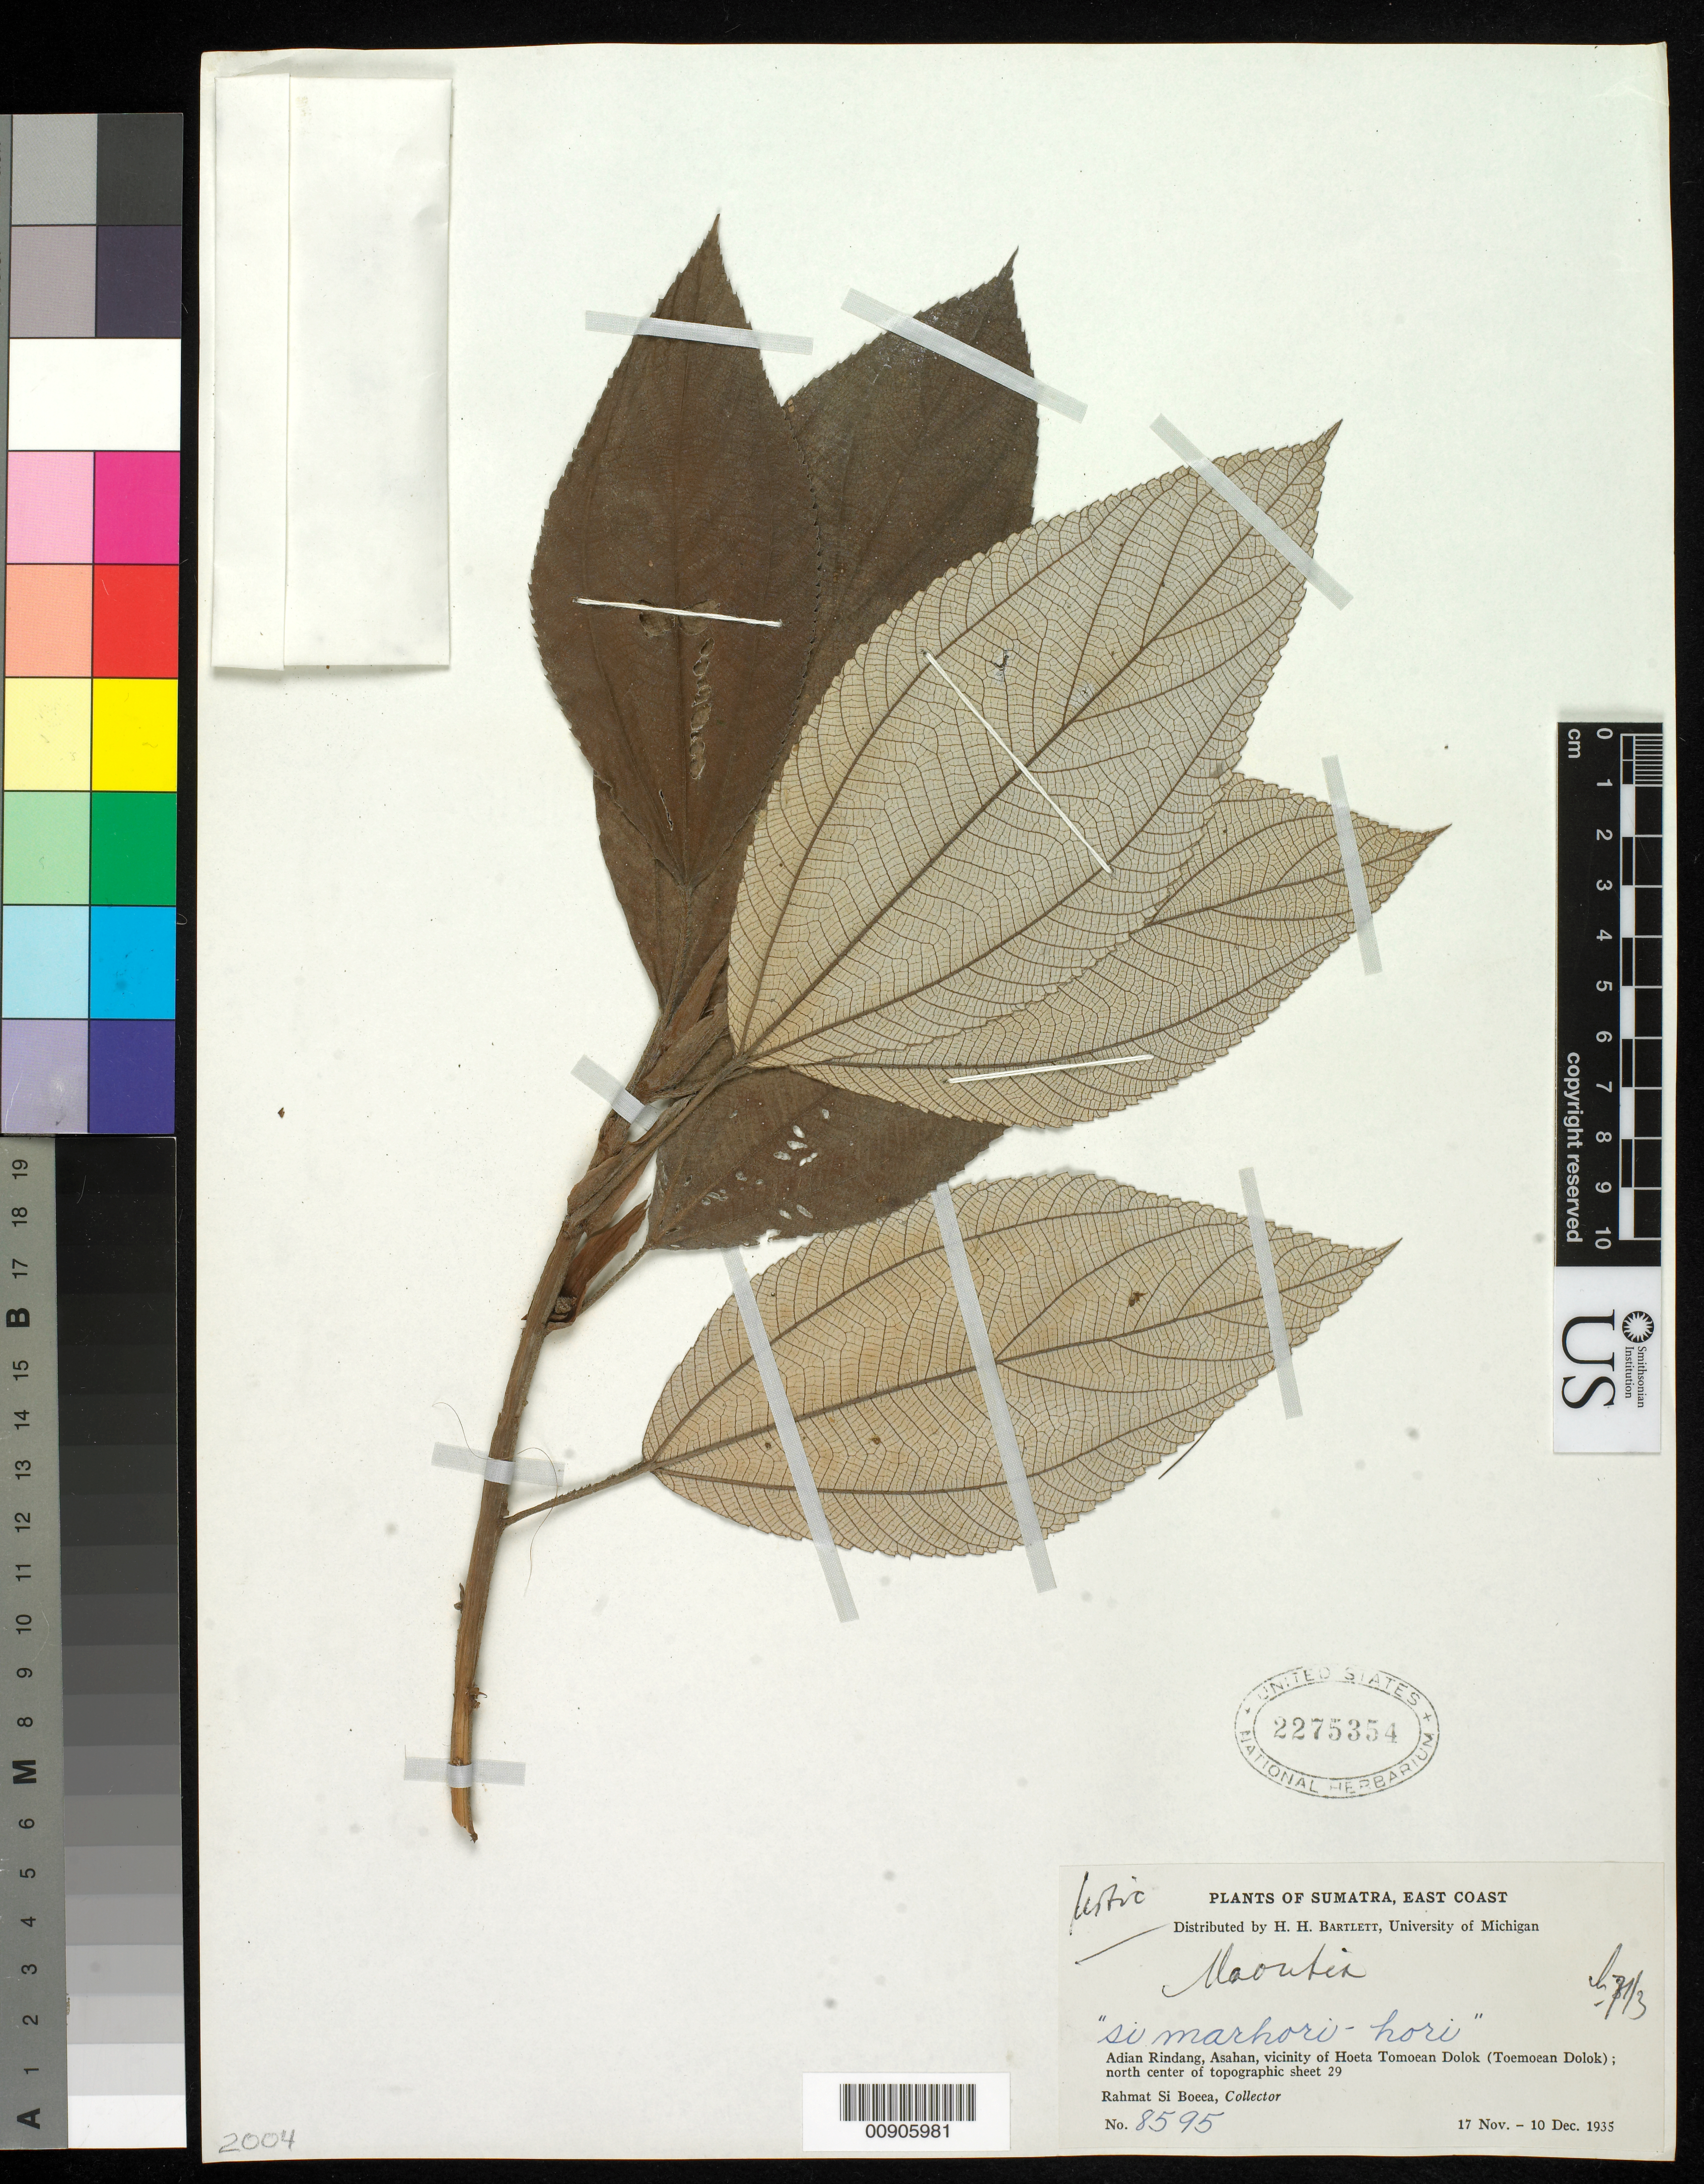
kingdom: Plantae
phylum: Tracheophyta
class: Magnoliopsida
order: Rosales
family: Urticaceae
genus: Maoutia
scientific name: Maoutia sp.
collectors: Rahmat Si Boeea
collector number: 8595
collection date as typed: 17 Nov 1935 to 10 Dec 1935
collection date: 1935-11-17/1935-12-10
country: Indonesia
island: Sumatra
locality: Sumatra, East Coast. Adian Rindang, Asahan, vicinity of Hoeta Tomoean Dolok (Toemoean Dolok); north center of topographic sheet 29.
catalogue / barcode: US 2275354